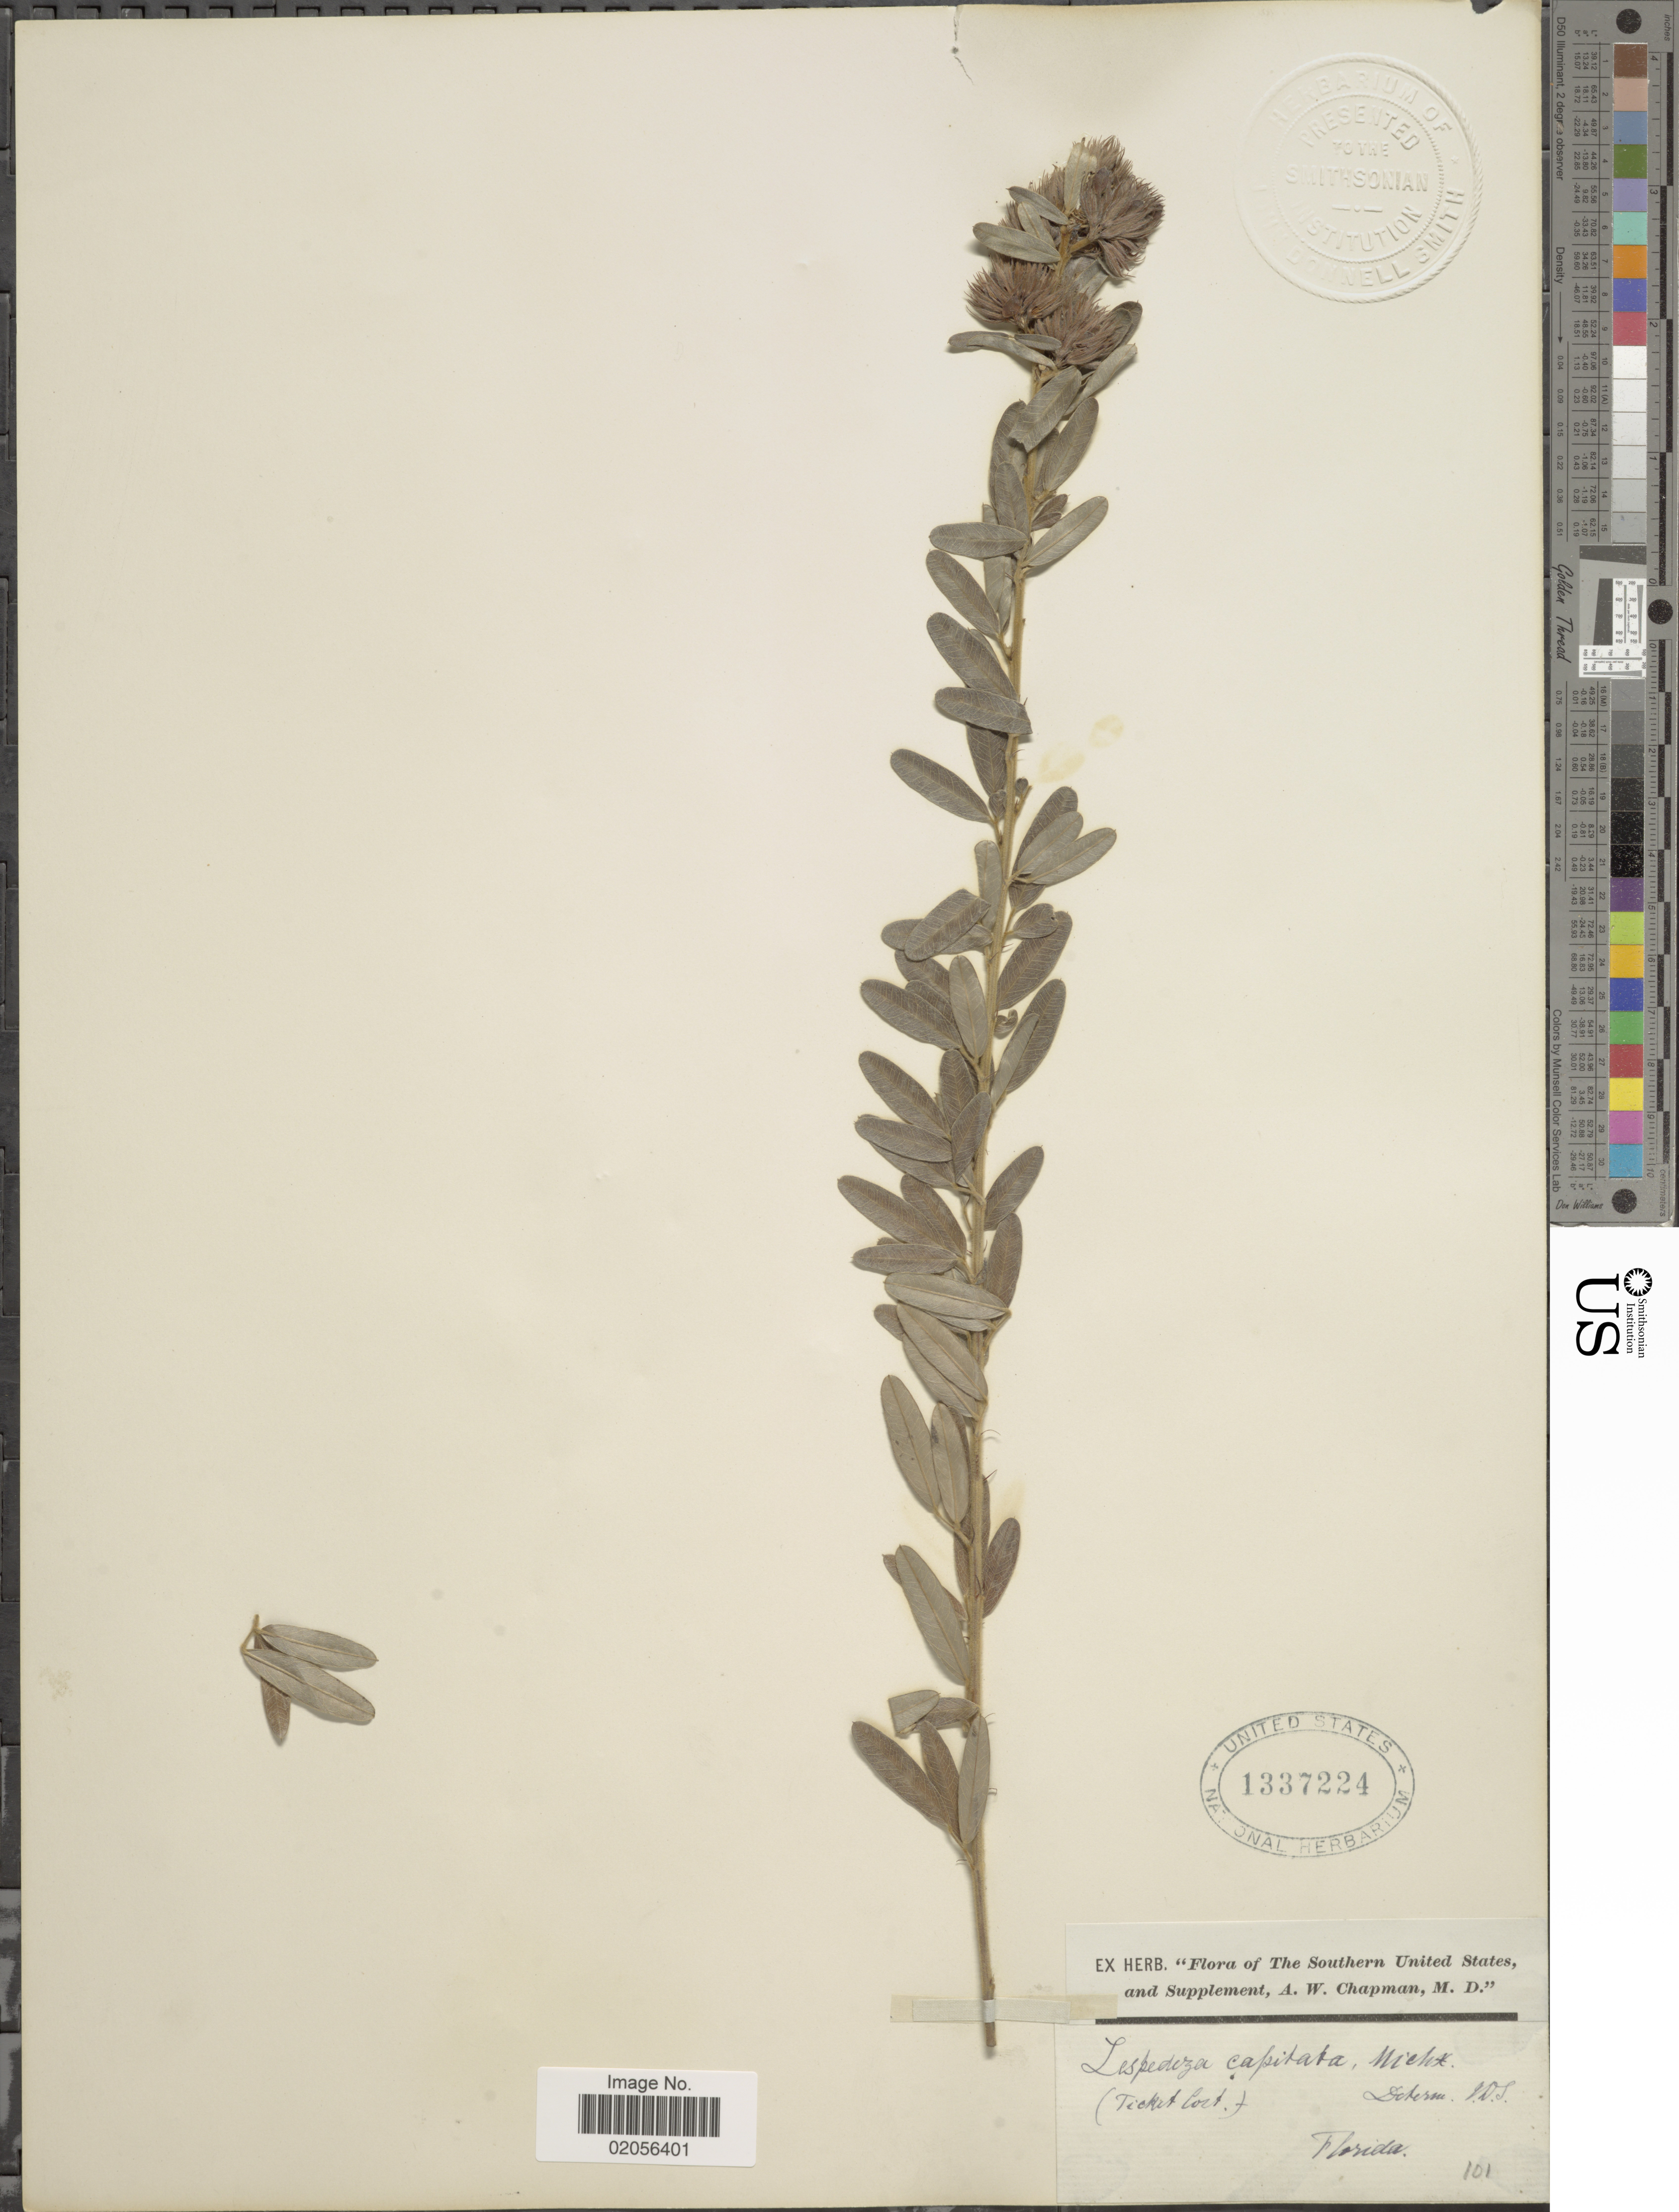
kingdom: Plantae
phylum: Tracheophyta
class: Magnoliopsida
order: Fabales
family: Fabaceae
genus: Lespedeza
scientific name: Lespedeza capitata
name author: Michx.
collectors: A. W. Chapman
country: United States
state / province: Florida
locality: The Southern United States, and Supplement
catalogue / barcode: US 1337224